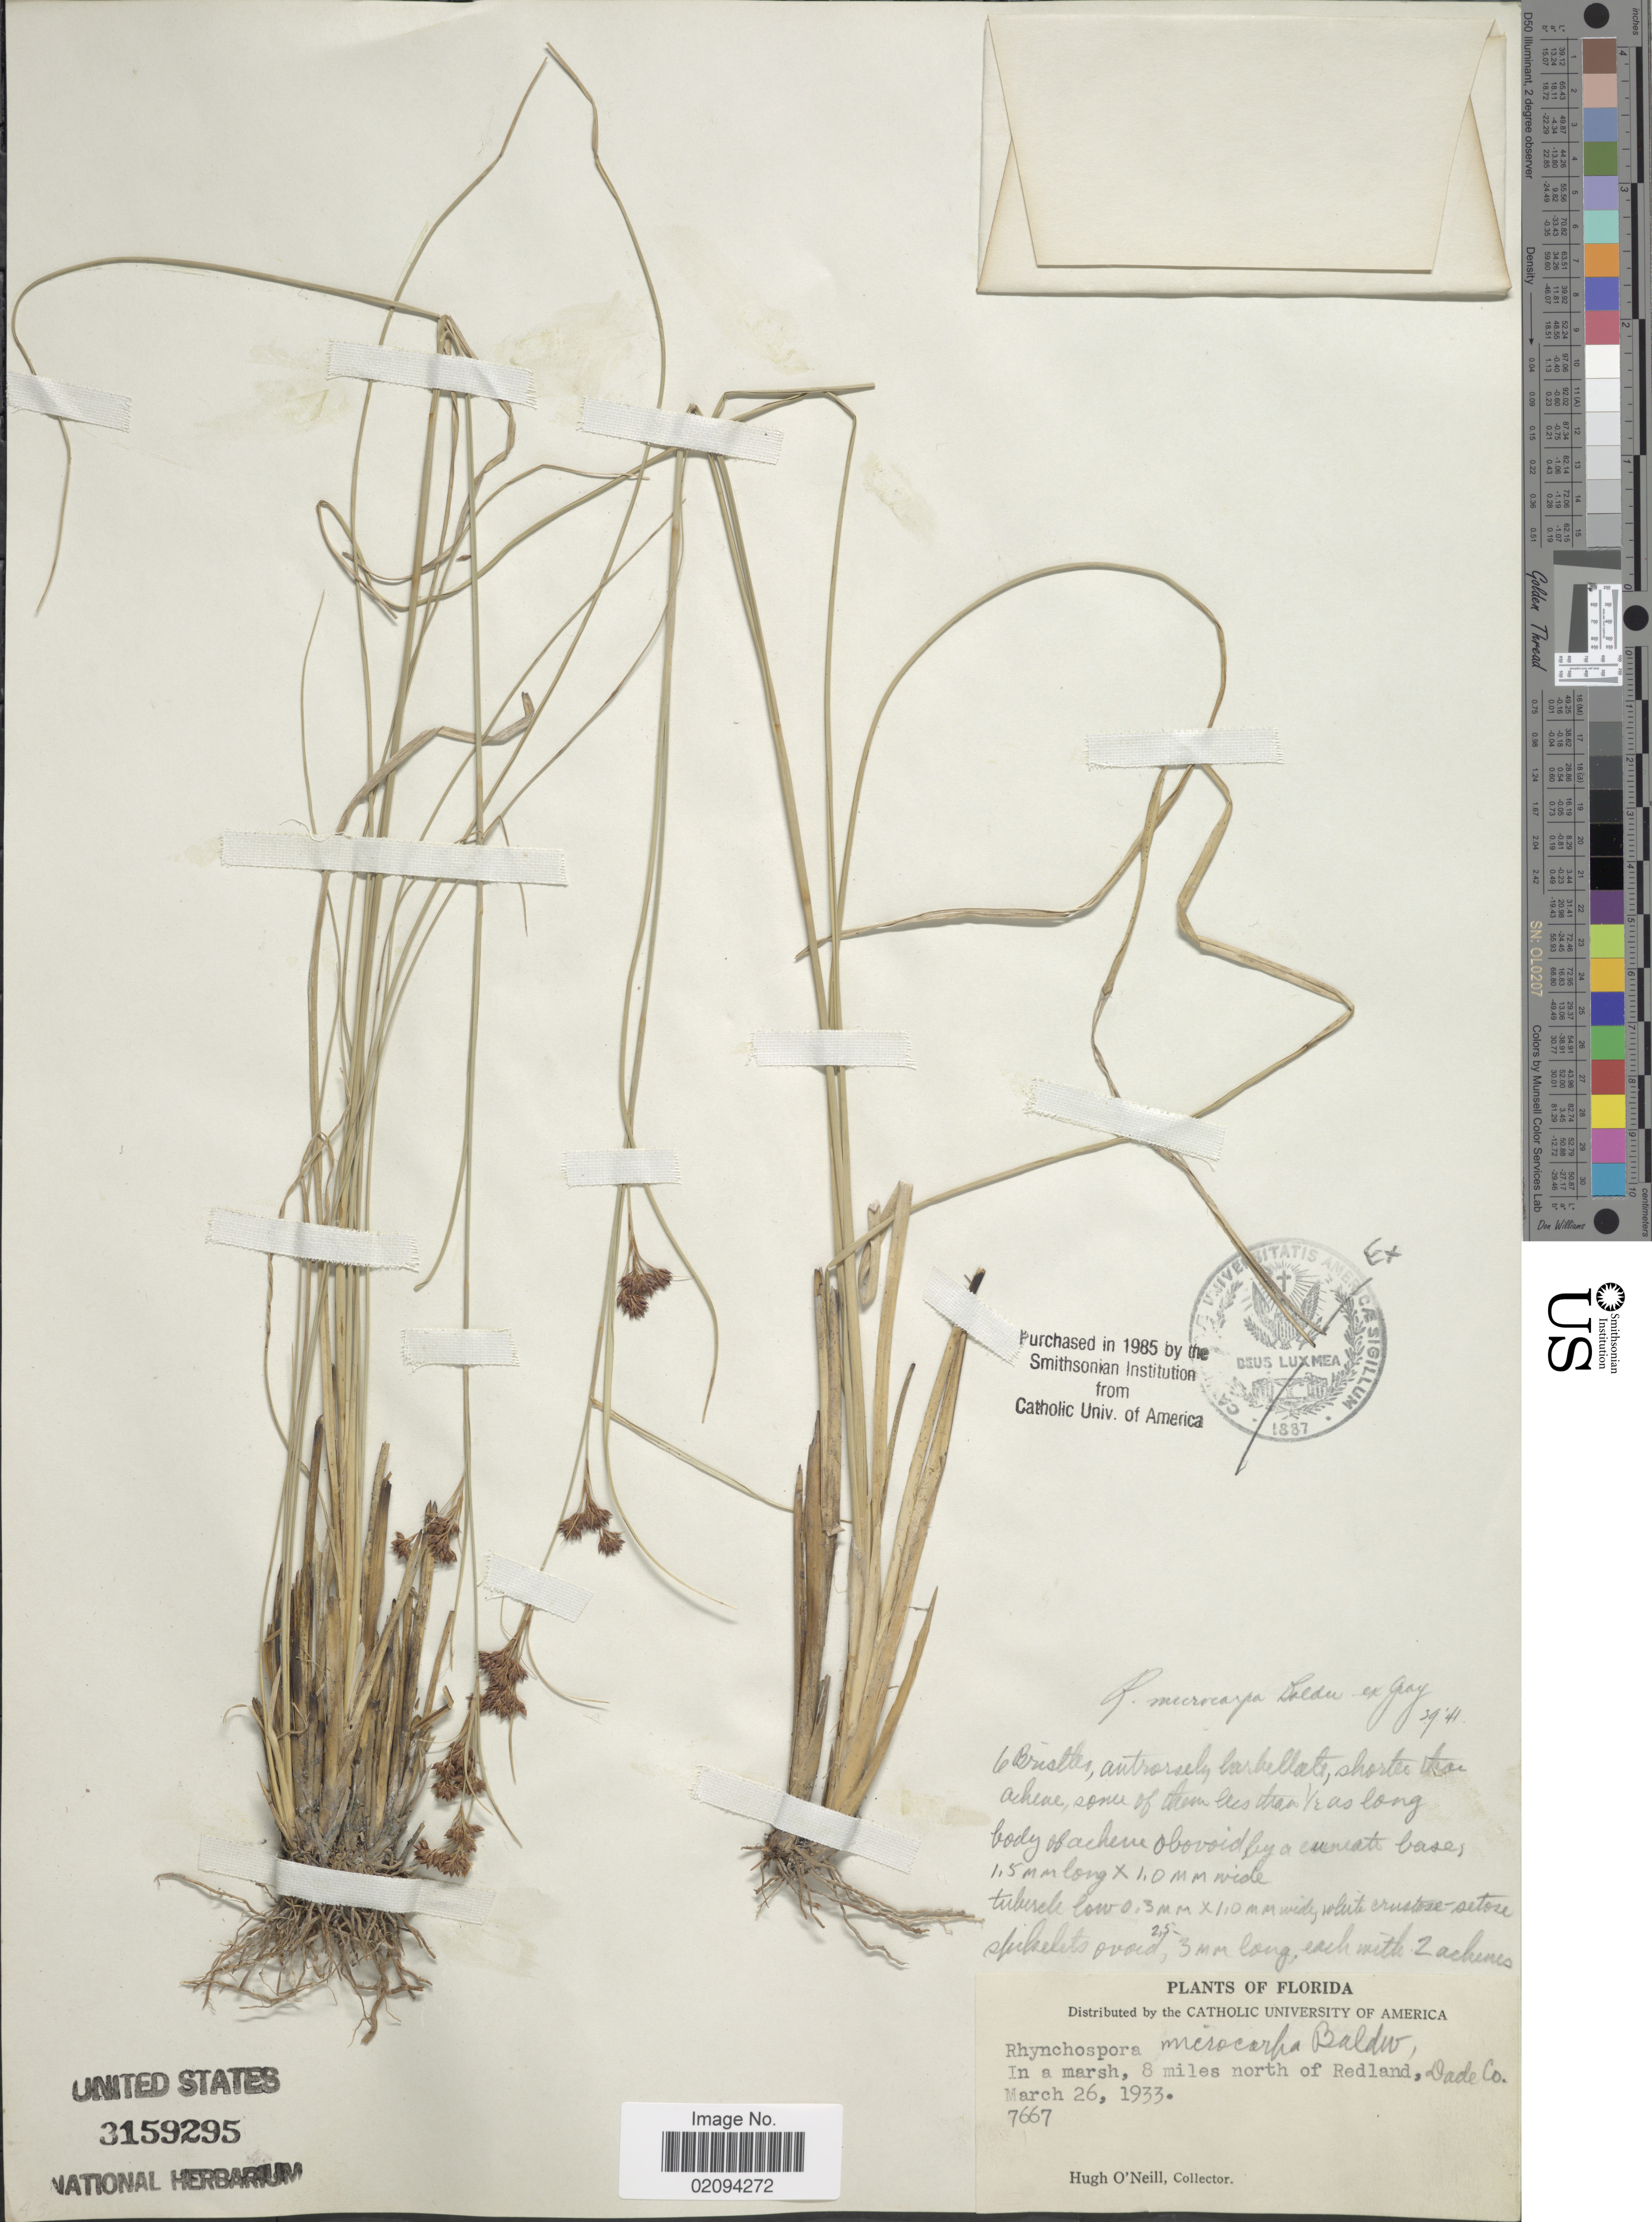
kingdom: Plantae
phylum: Tracheophyta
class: Liliopsida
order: Poales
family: Cyperaceae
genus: Rhynchospora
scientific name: Rhynchospora microcarpa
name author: Baldwin ex A. Gray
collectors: H. O'Neill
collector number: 7667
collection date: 1933-03-26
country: United States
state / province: Florida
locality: In a marsh, 8 miles north of Redland, Dade Co.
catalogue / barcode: US 3159295